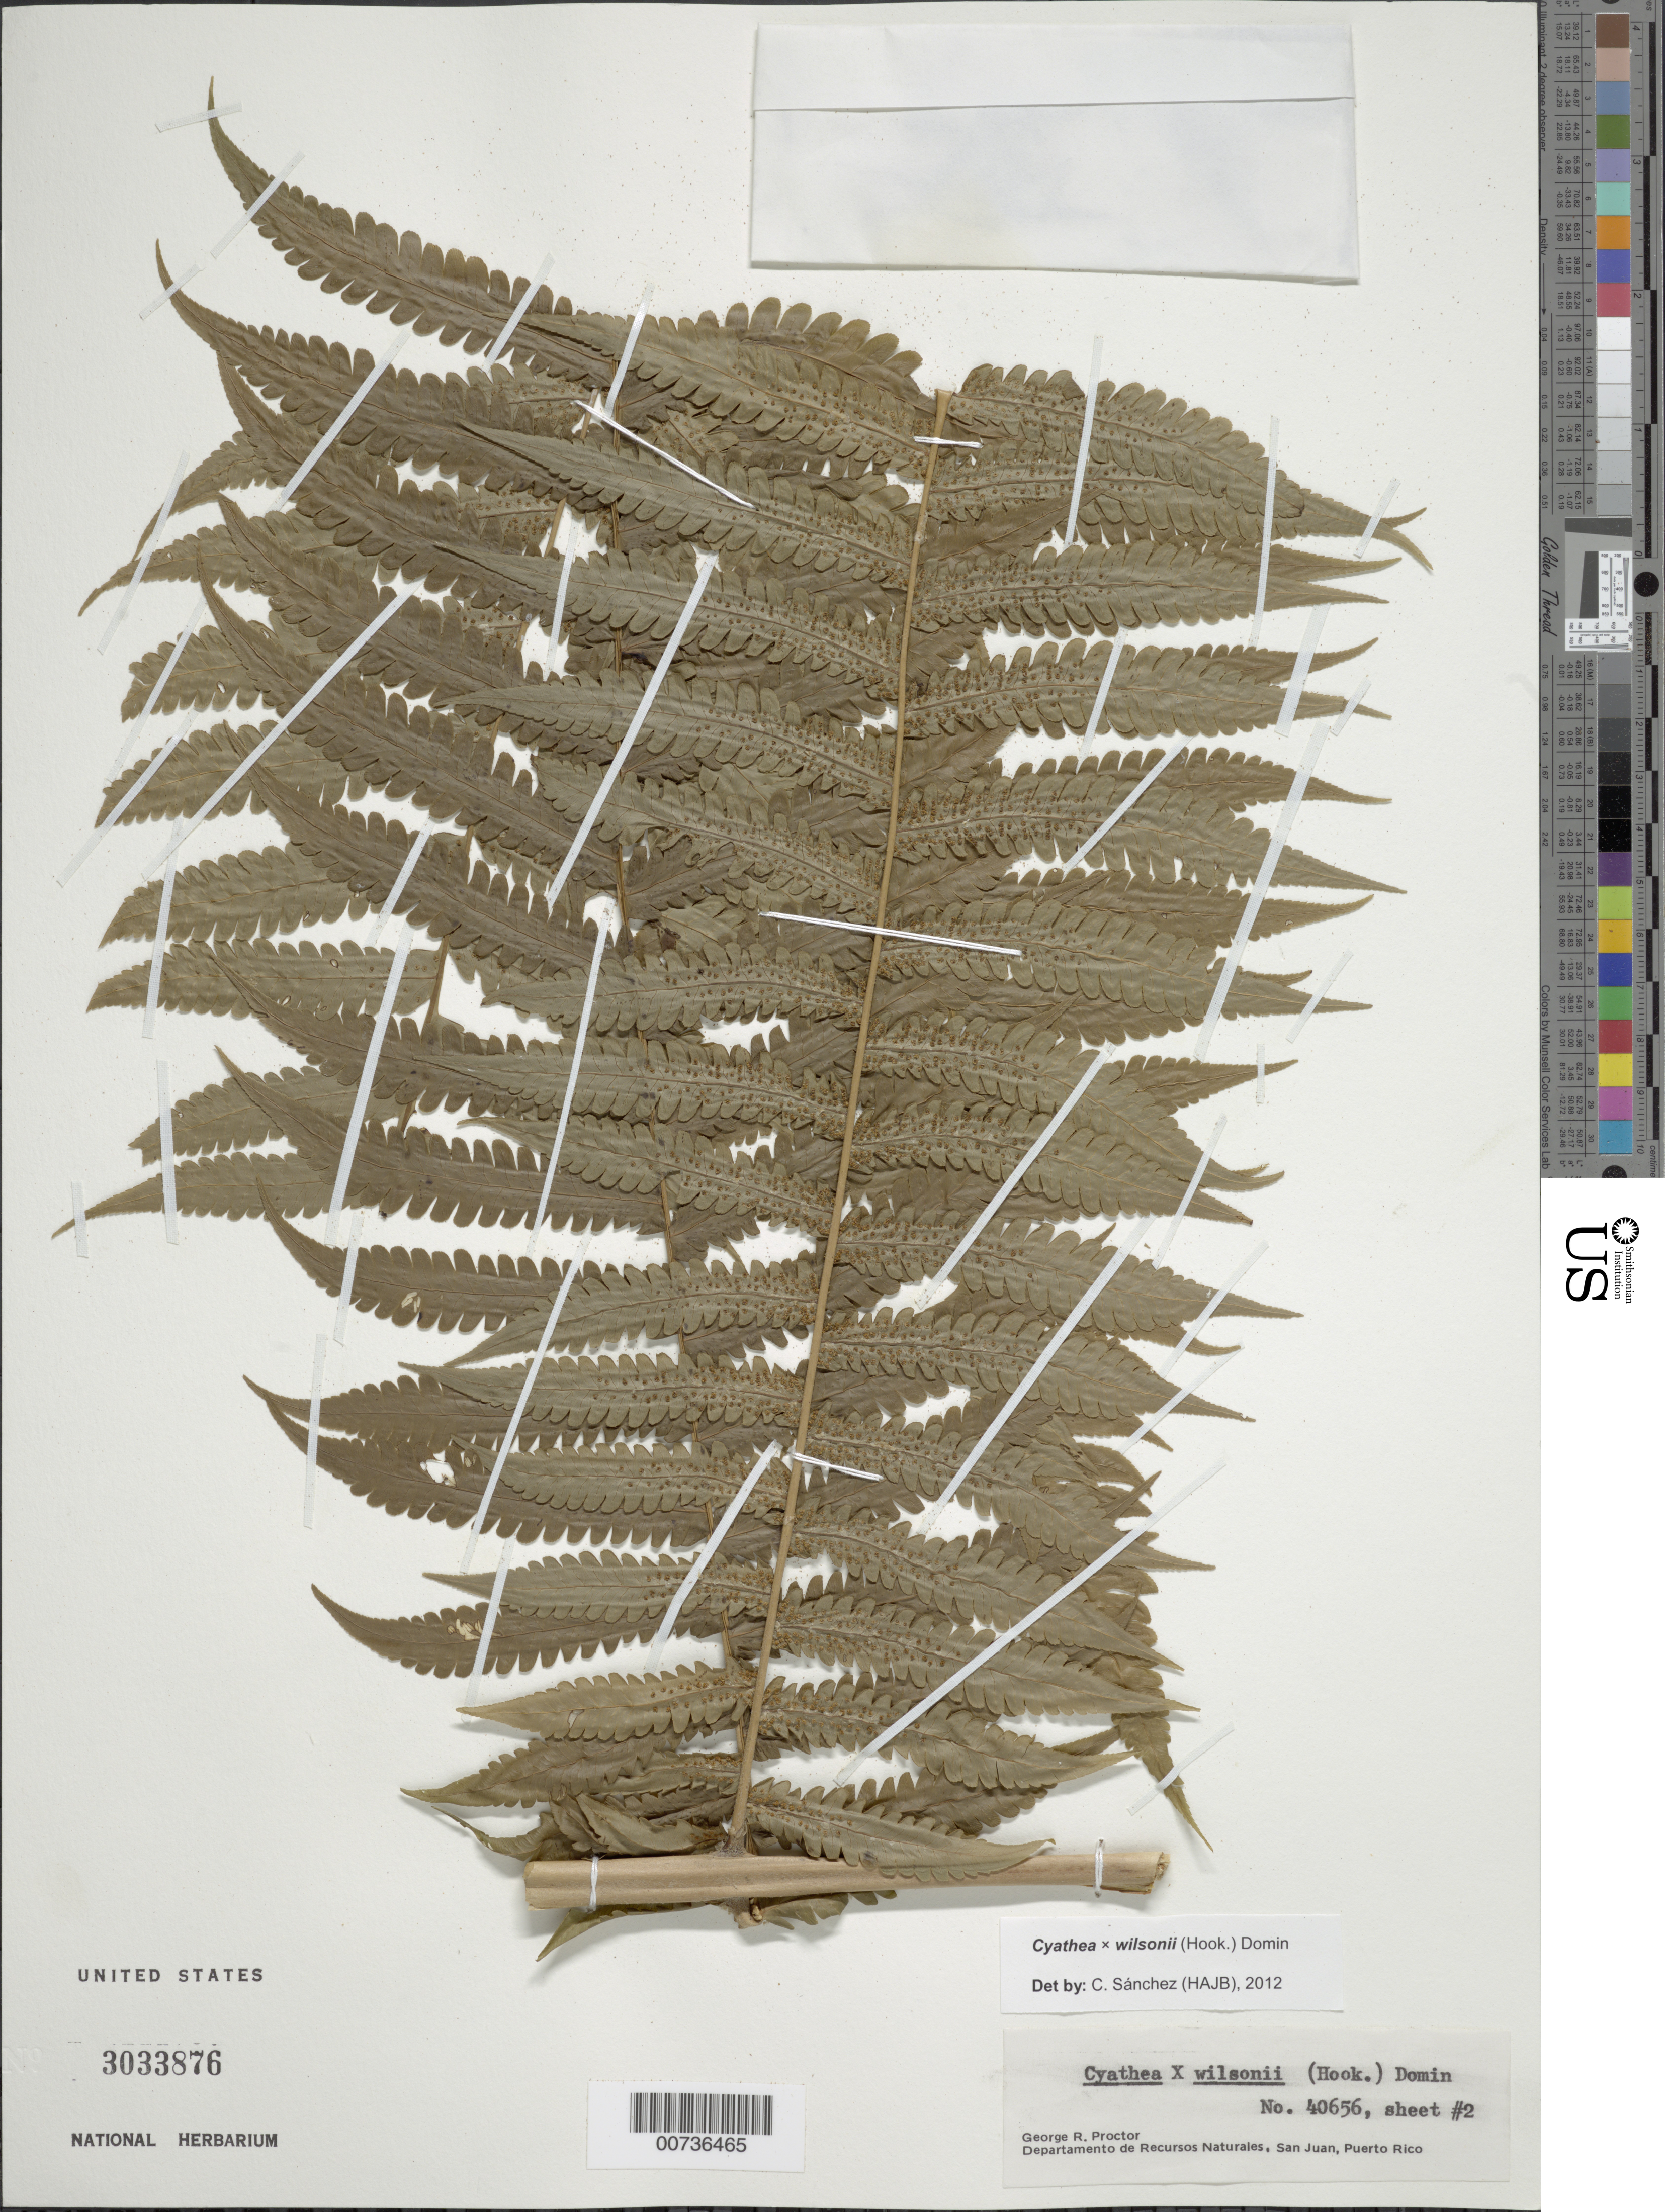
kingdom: Plantae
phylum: Tracheophyta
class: Polypodiopsida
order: Cyatheales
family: Cyatheaceae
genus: Cyathea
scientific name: Cyathea x wilsonii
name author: Hook.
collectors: G. R. Proctor, R. O. Woodbury & B. Pinto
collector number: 40656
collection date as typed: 03 Aug 1984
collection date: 1984-08-03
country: Puerto Rico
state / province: Río Grande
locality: Sierra de Luquillo: Caribbean National Forest. Road 191, km 6.5. Municipio de Rio Grande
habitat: Tree-fern in moist forest; caudex 1.5 m tall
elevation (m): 460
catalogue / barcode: US 3033876